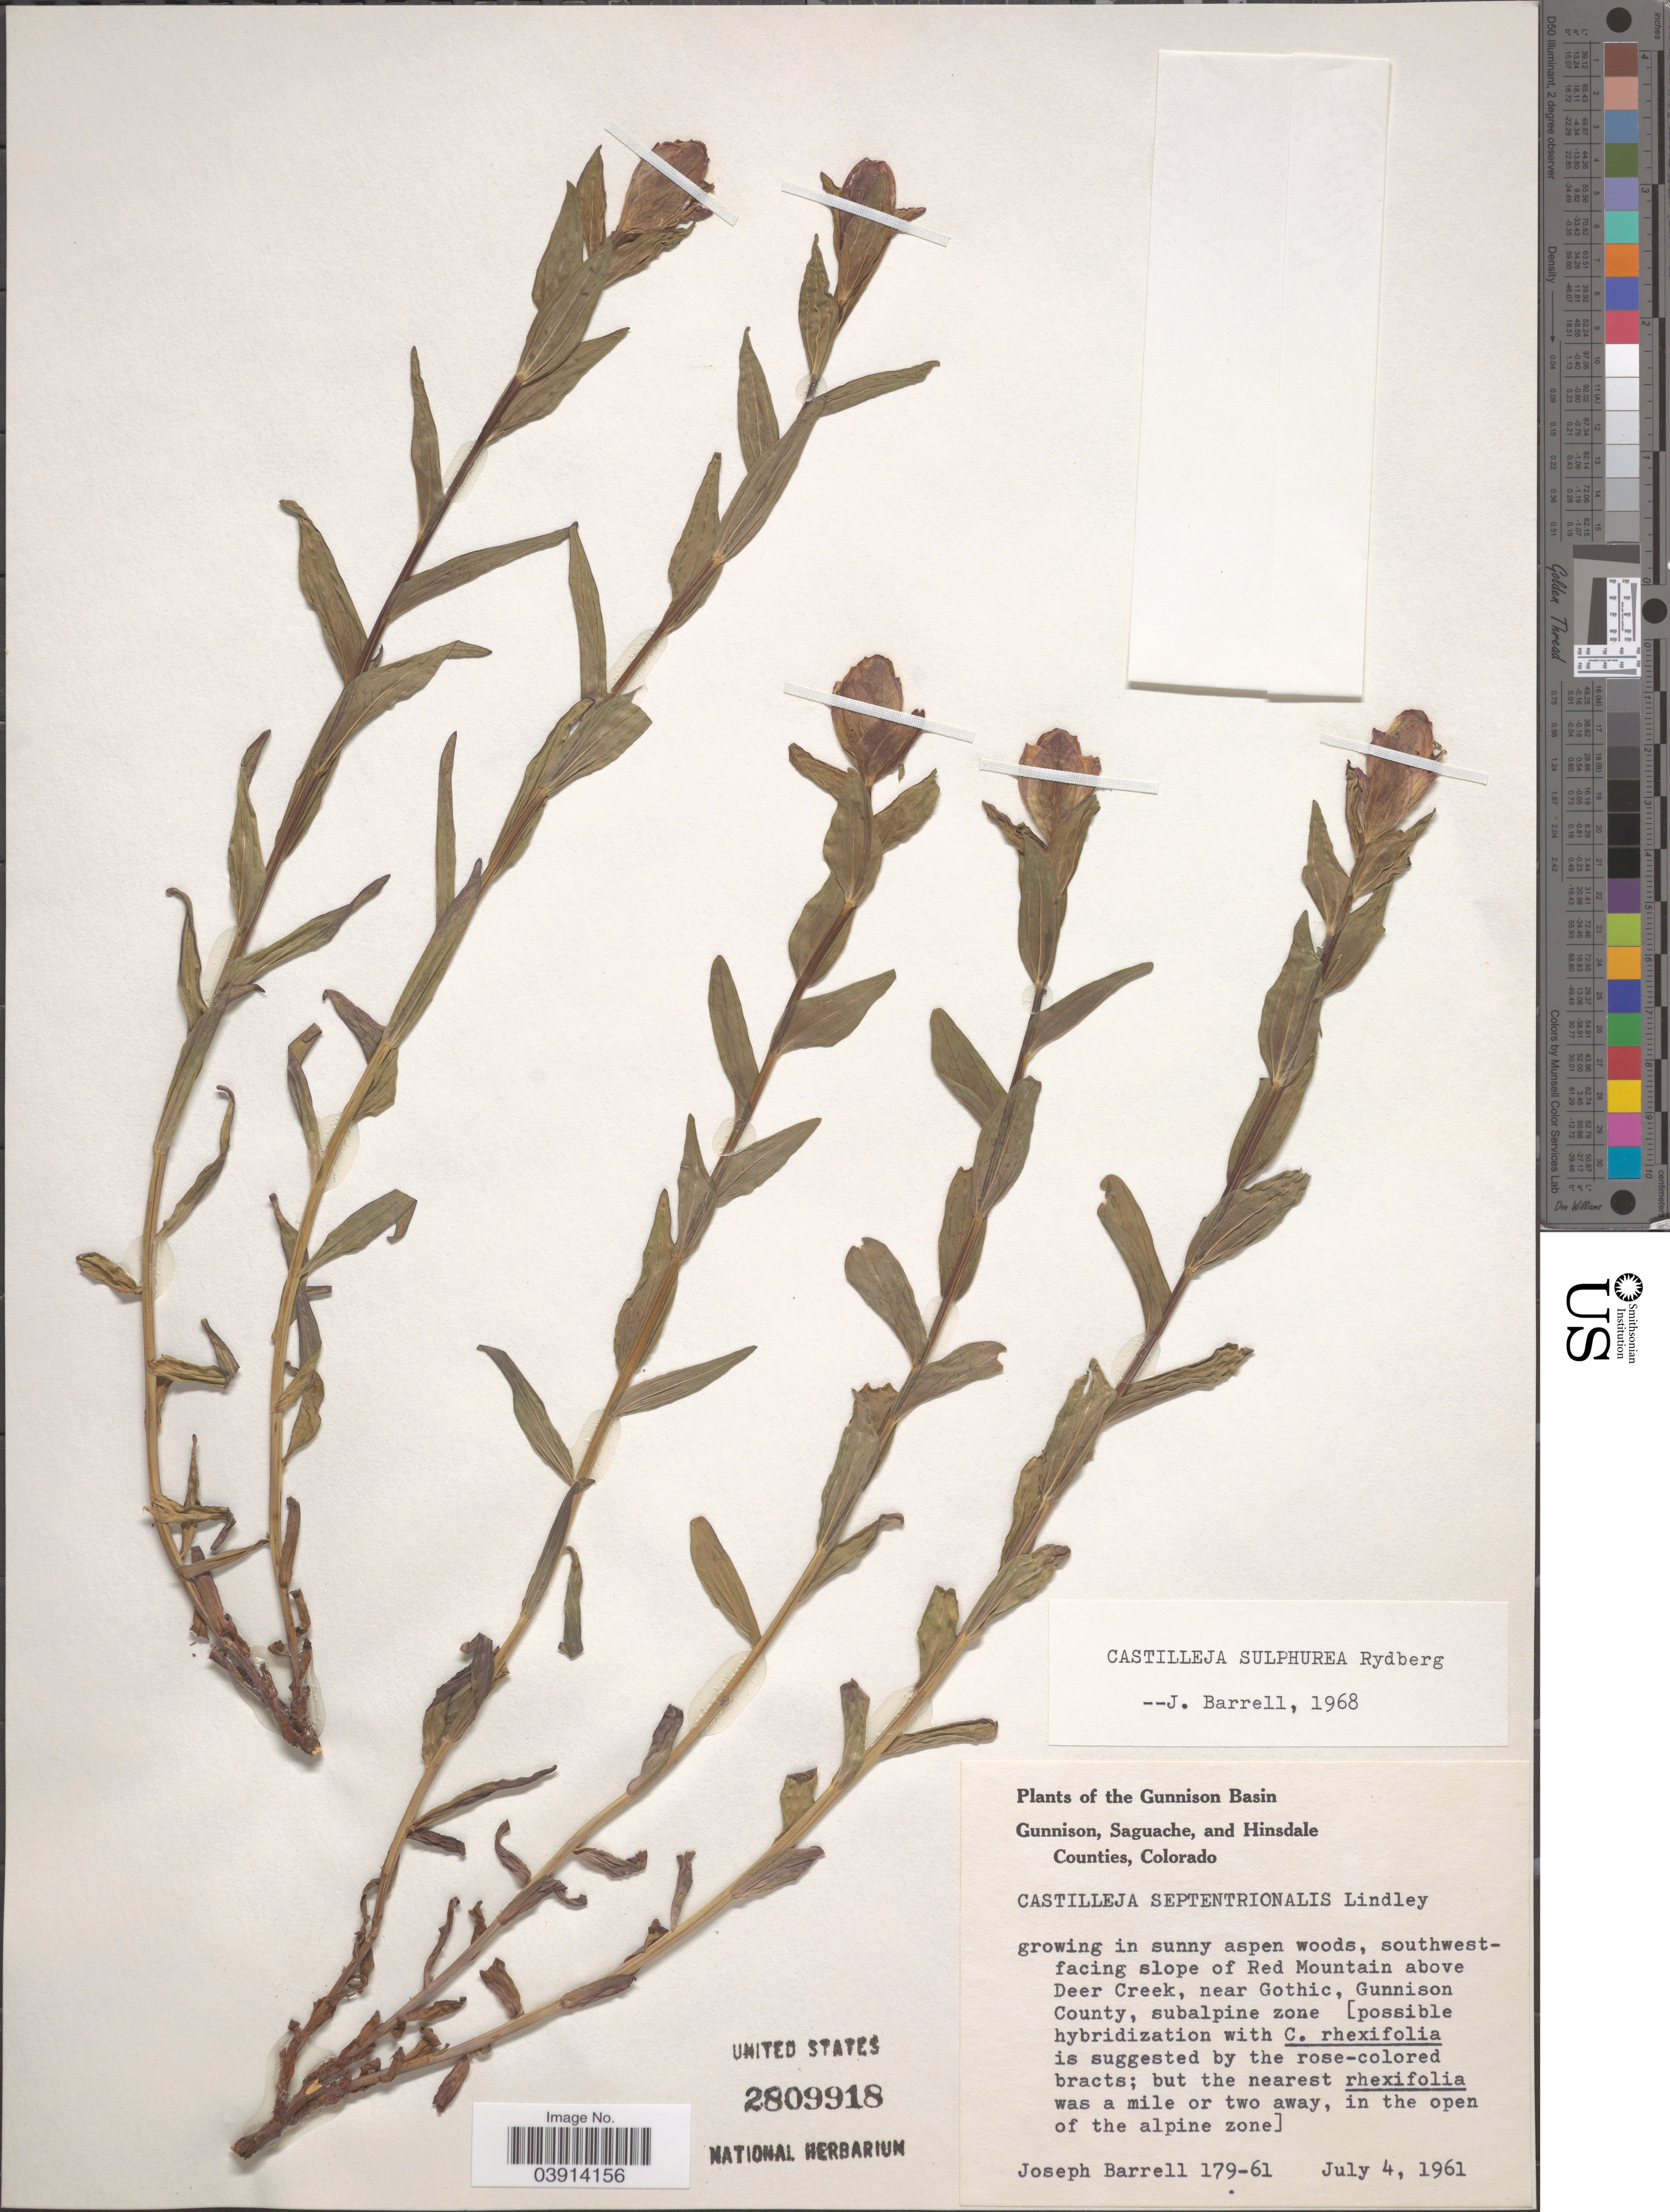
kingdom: Plantae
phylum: Tracheophyta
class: Magnoliopsida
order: Lamiales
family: Orobanchaceae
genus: Castilleja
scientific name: Castilleja septentrionalis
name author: Lindl.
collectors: J. Barrell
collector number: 179-61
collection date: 1961-07-04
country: United States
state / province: Colorado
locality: The Gunnison Basin. Southwest-facing slope of Red Mountain above Deer Creek, near Gothic, Gunnison County, subalpine zone.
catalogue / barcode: US 2809918